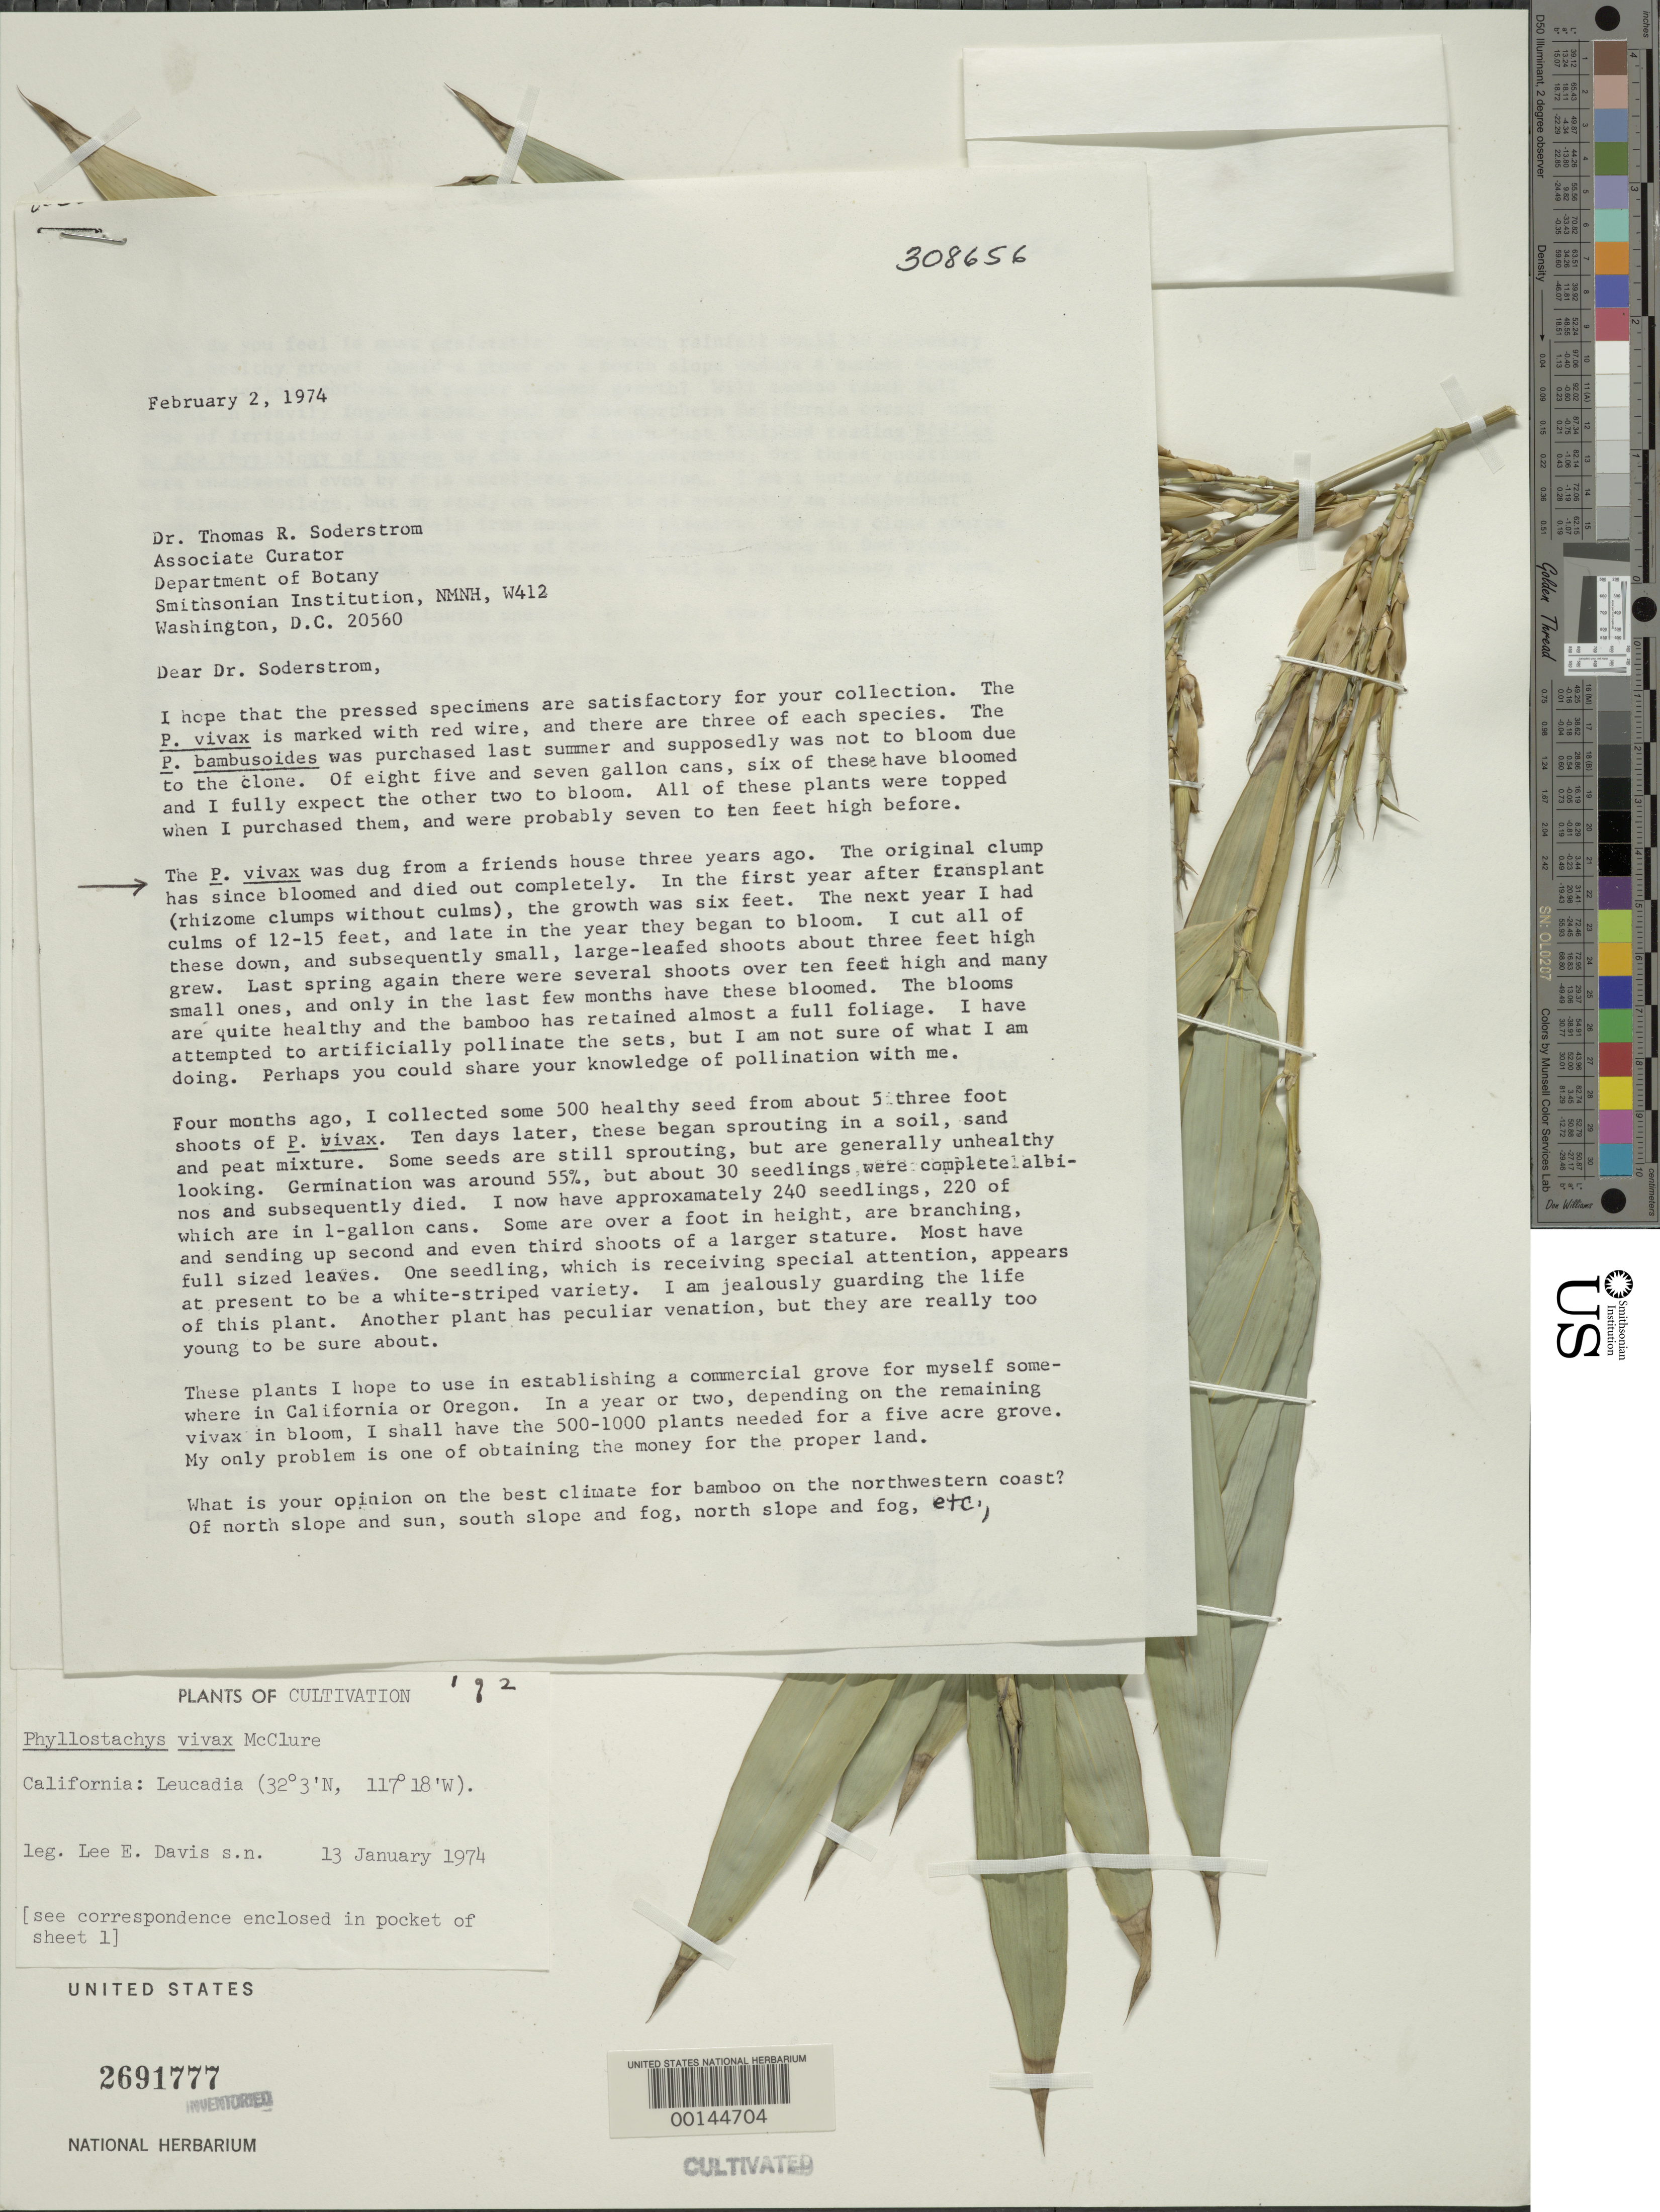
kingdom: Plantae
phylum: Tracheophyta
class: Liliopsida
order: Poales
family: Poaceae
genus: Phyllostachys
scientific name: Phyllostachys vivax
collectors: L. Davis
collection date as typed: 13 Jan 1974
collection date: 1974-01-13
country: United States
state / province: California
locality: Leucadia, lat 23 03'n: long 117 18'w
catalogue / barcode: US 2691777